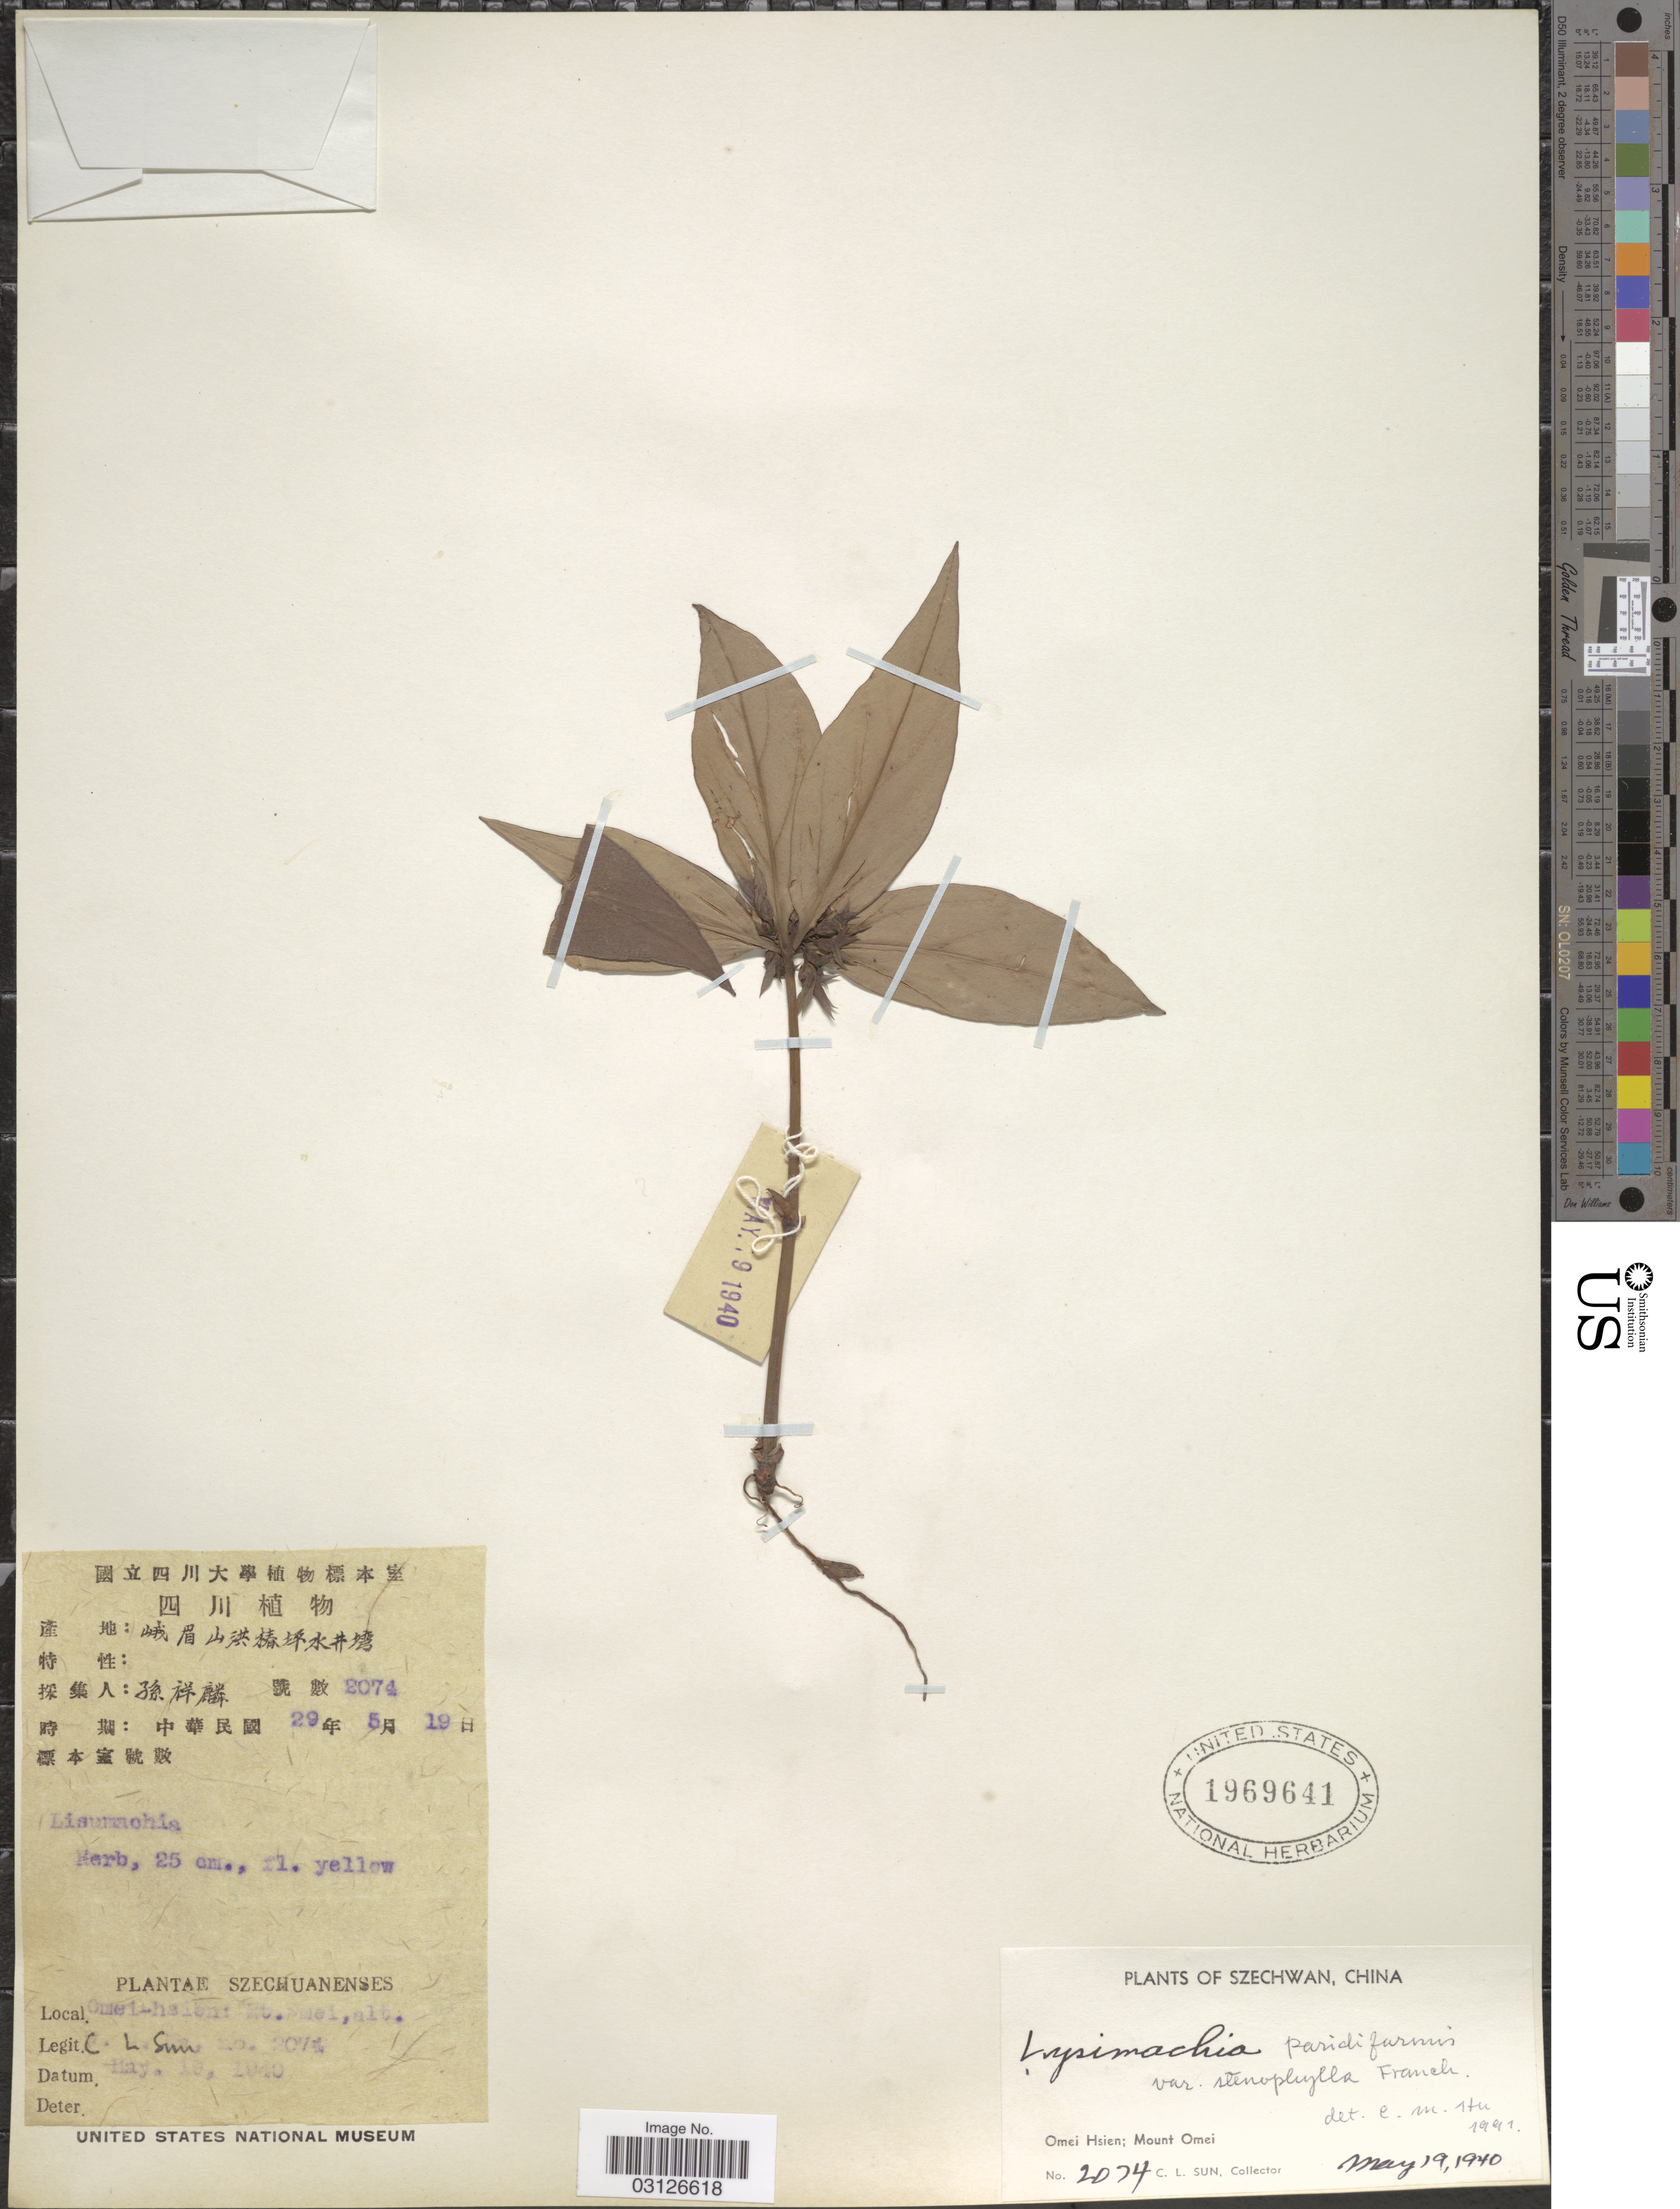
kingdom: Plantae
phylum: Tracheophyta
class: Magnoliopsida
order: Ericales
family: Primulaceae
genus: Lysimachia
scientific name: Lysimachia paridiformis var. stenophylla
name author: Franch.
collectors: C. Sun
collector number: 2074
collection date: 1940-05-19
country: China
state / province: Sichuan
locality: Szechwan. Omei Hsien; Mount Omei.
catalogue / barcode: US 1969641